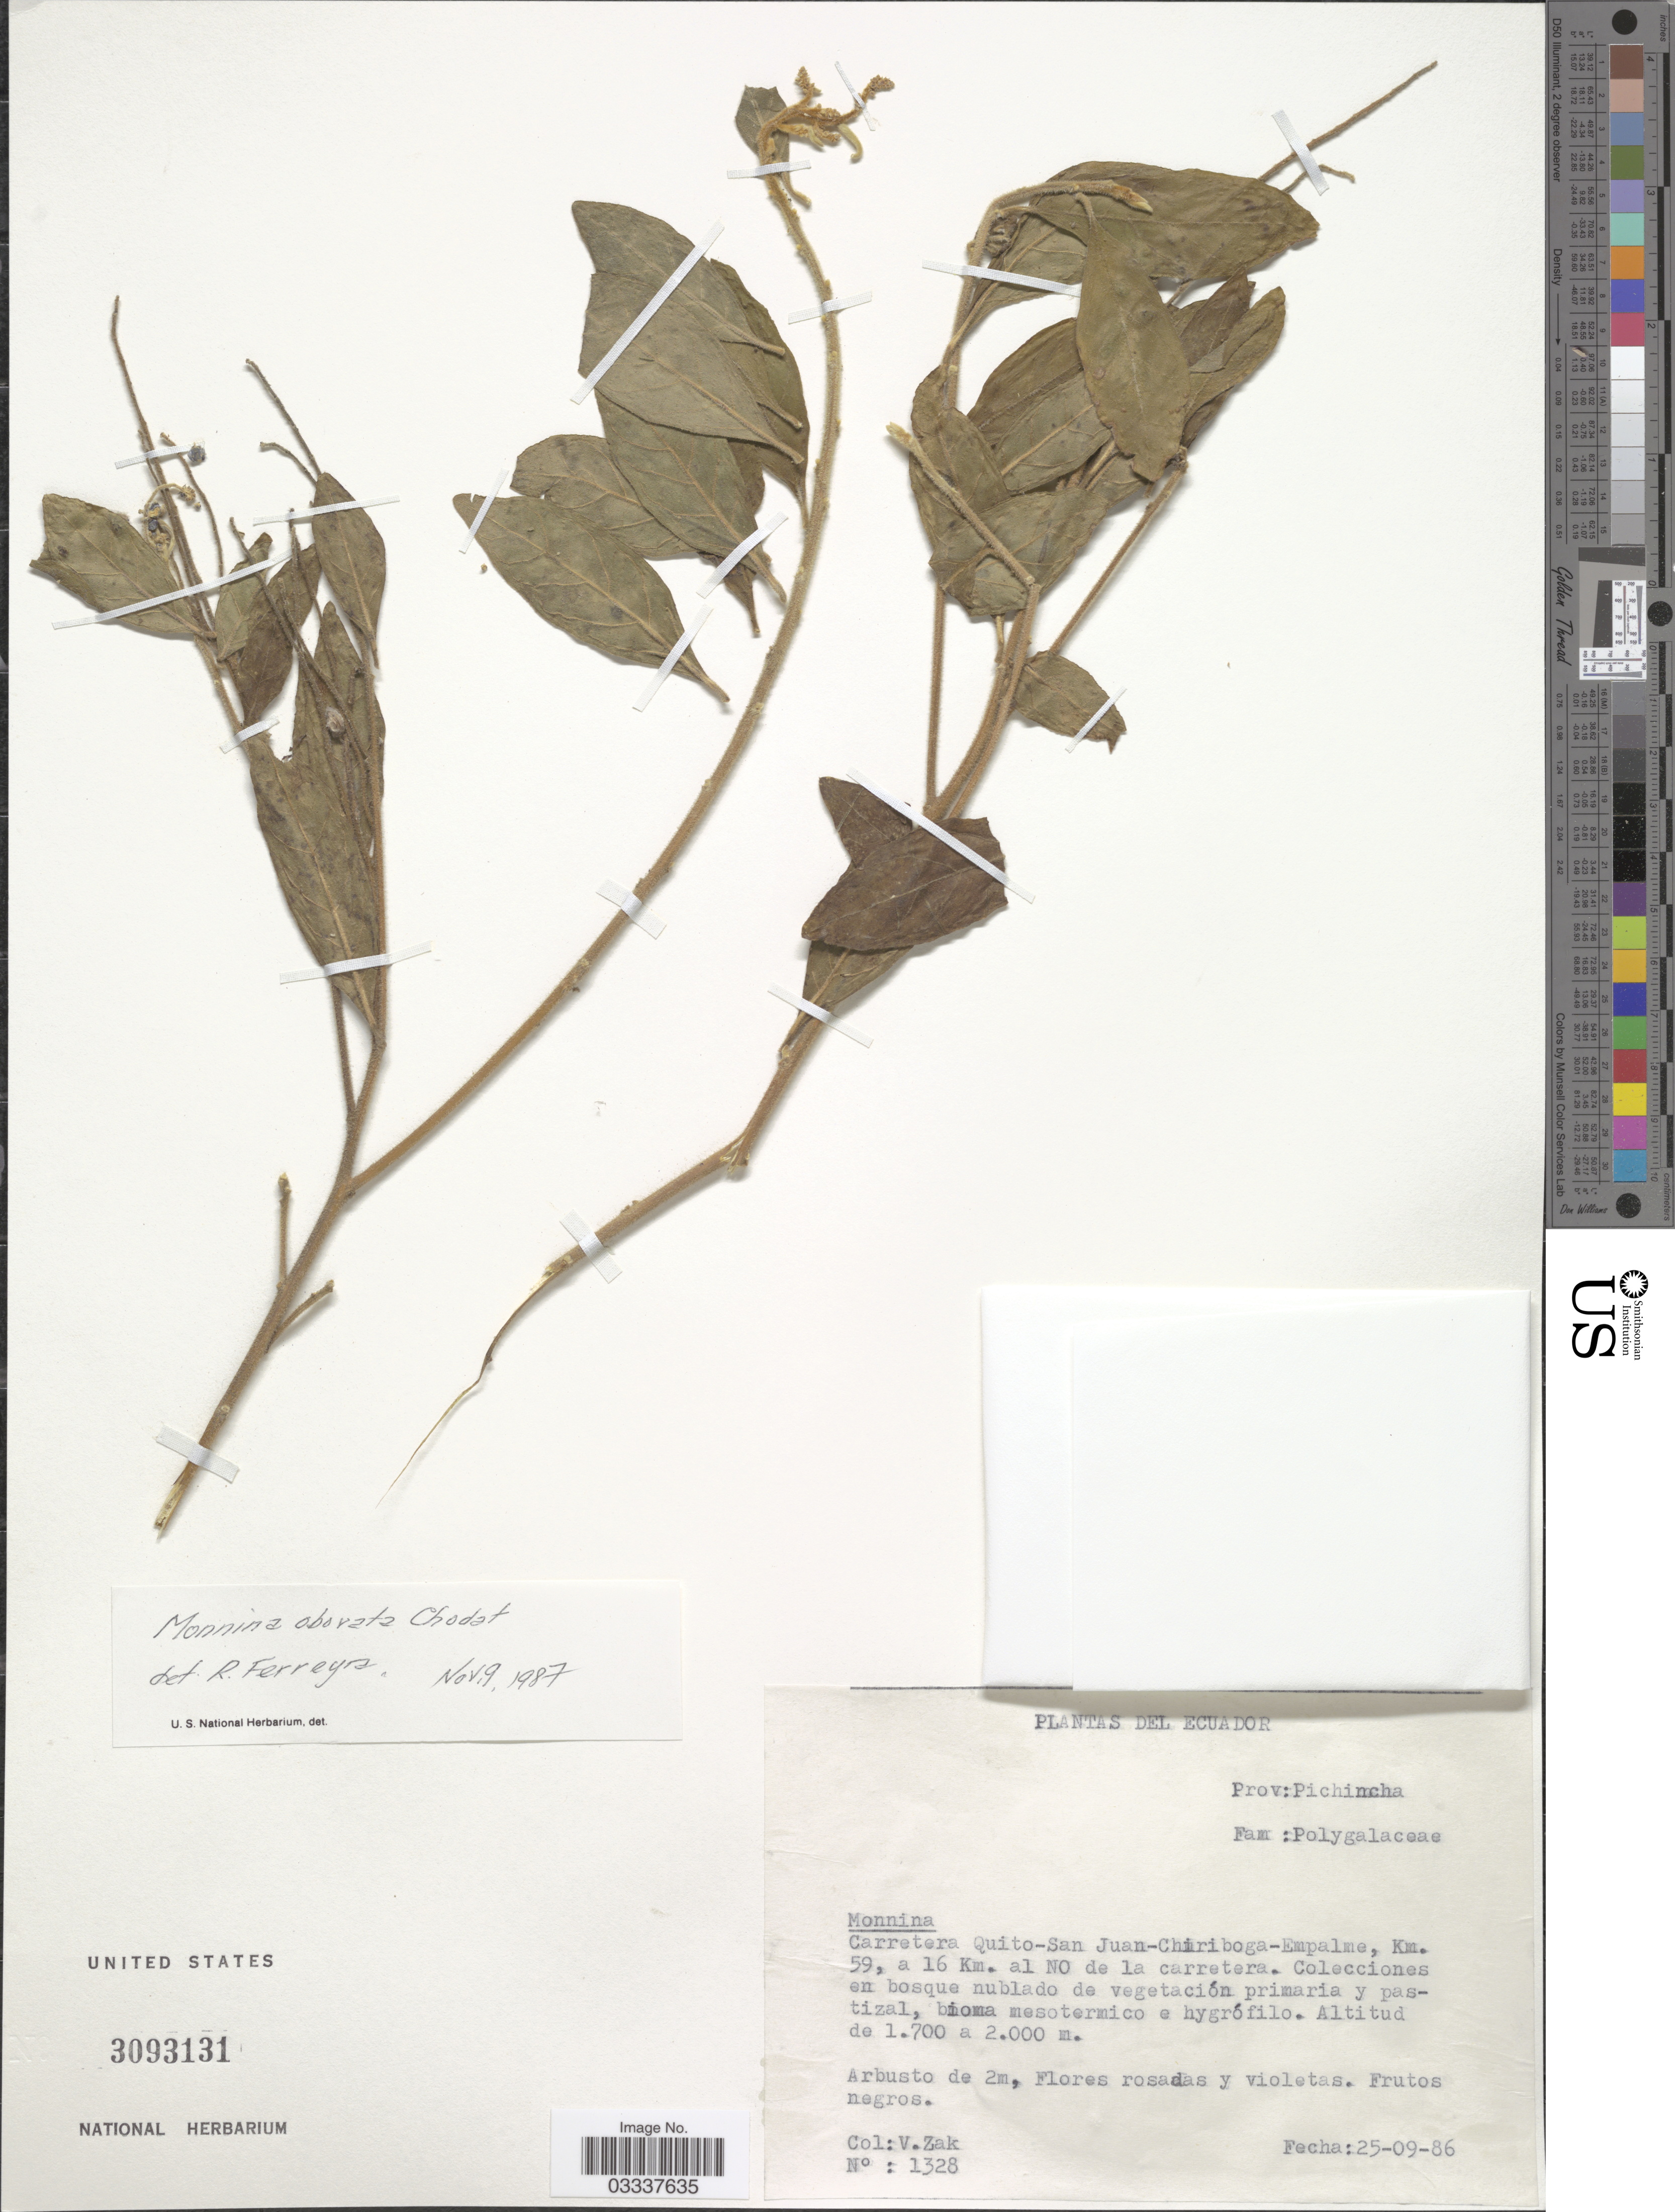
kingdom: Plantae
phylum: Tracheophyta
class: Magnoliopsida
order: Fabales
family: Polygalaceae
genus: Monnina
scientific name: Monnina obovata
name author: Chodat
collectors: V. Zak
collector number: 1328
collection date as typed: Transcribed d/m/y: 25/9/86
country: Ecuador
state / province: Pichincha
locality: Carretera Quito-San Juan-Chiriboga-Empalme, Km 59, a 16 Km al NO de la carretera.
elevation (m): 1700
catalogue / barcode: US 3093131